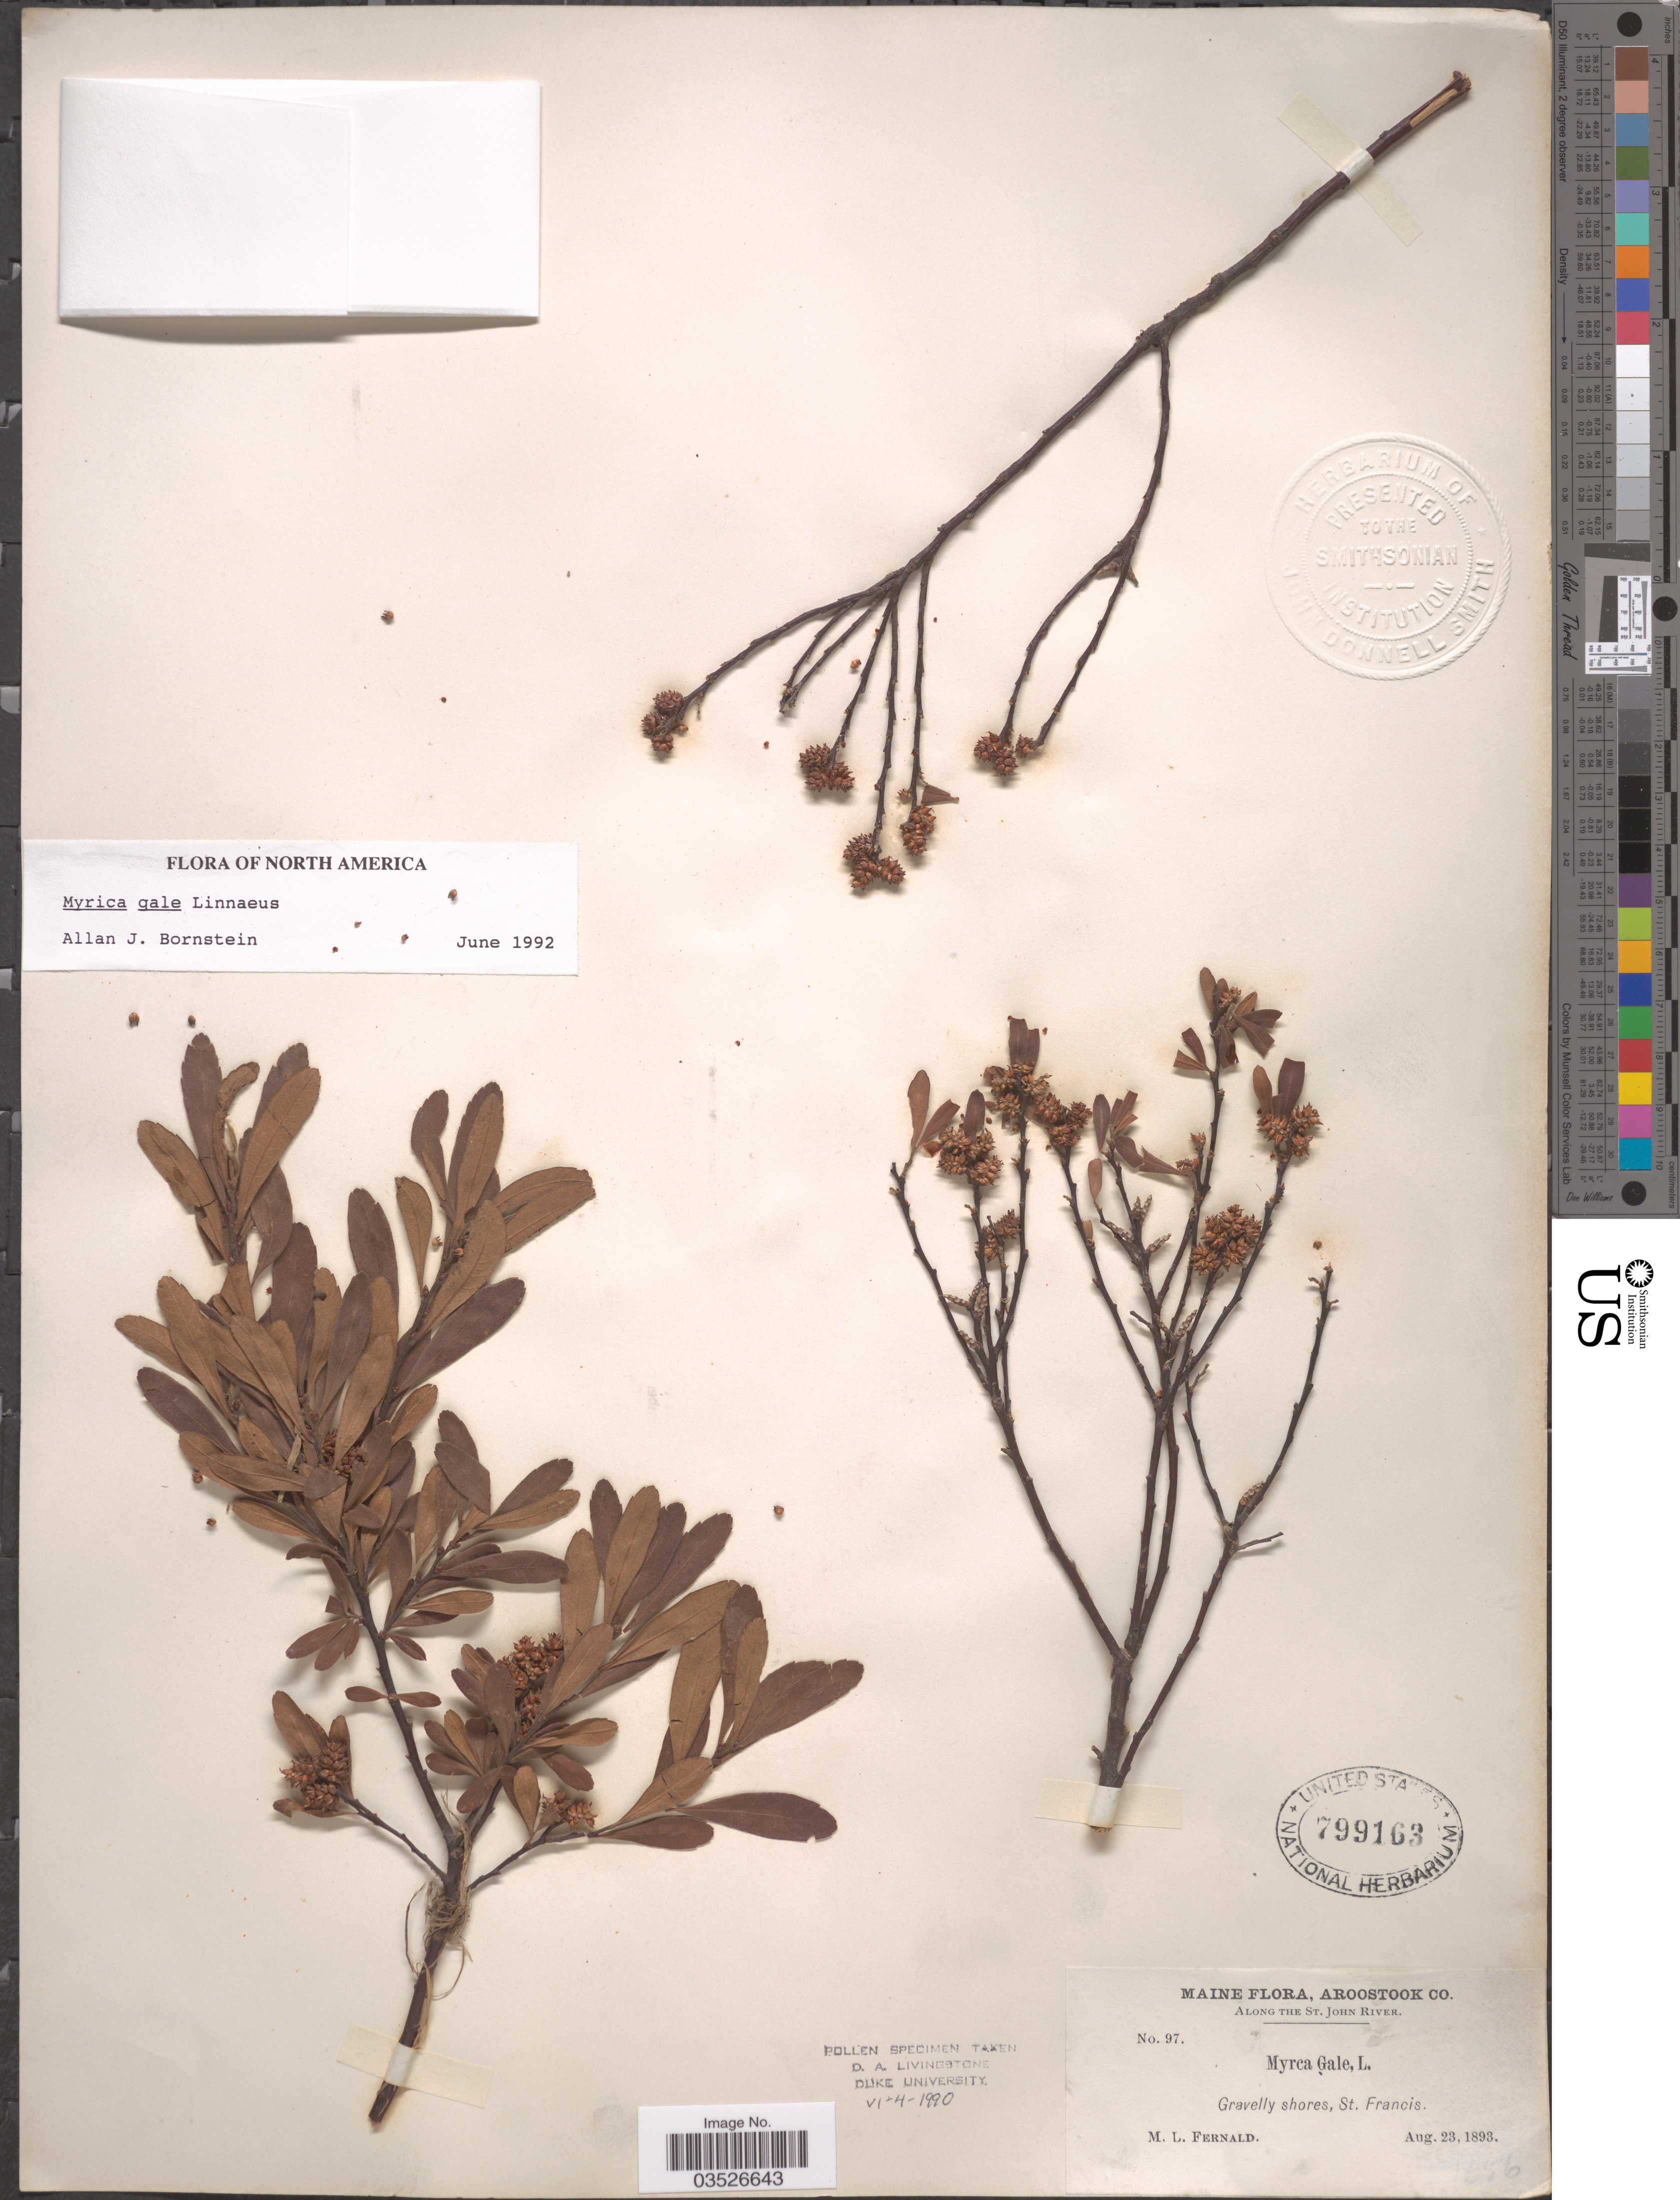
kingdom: Plantae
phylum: Tracheophyta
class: Magnoliopsida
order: Fagales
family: Myricaceae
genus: Myrica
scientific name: Myrica gale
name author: L.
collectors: M. L. Fernald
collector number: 97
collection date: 1893-08-23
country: United States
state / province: Maine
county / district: Aroostook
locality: Along the St. John River. St. Francis.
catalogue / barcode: US 799163